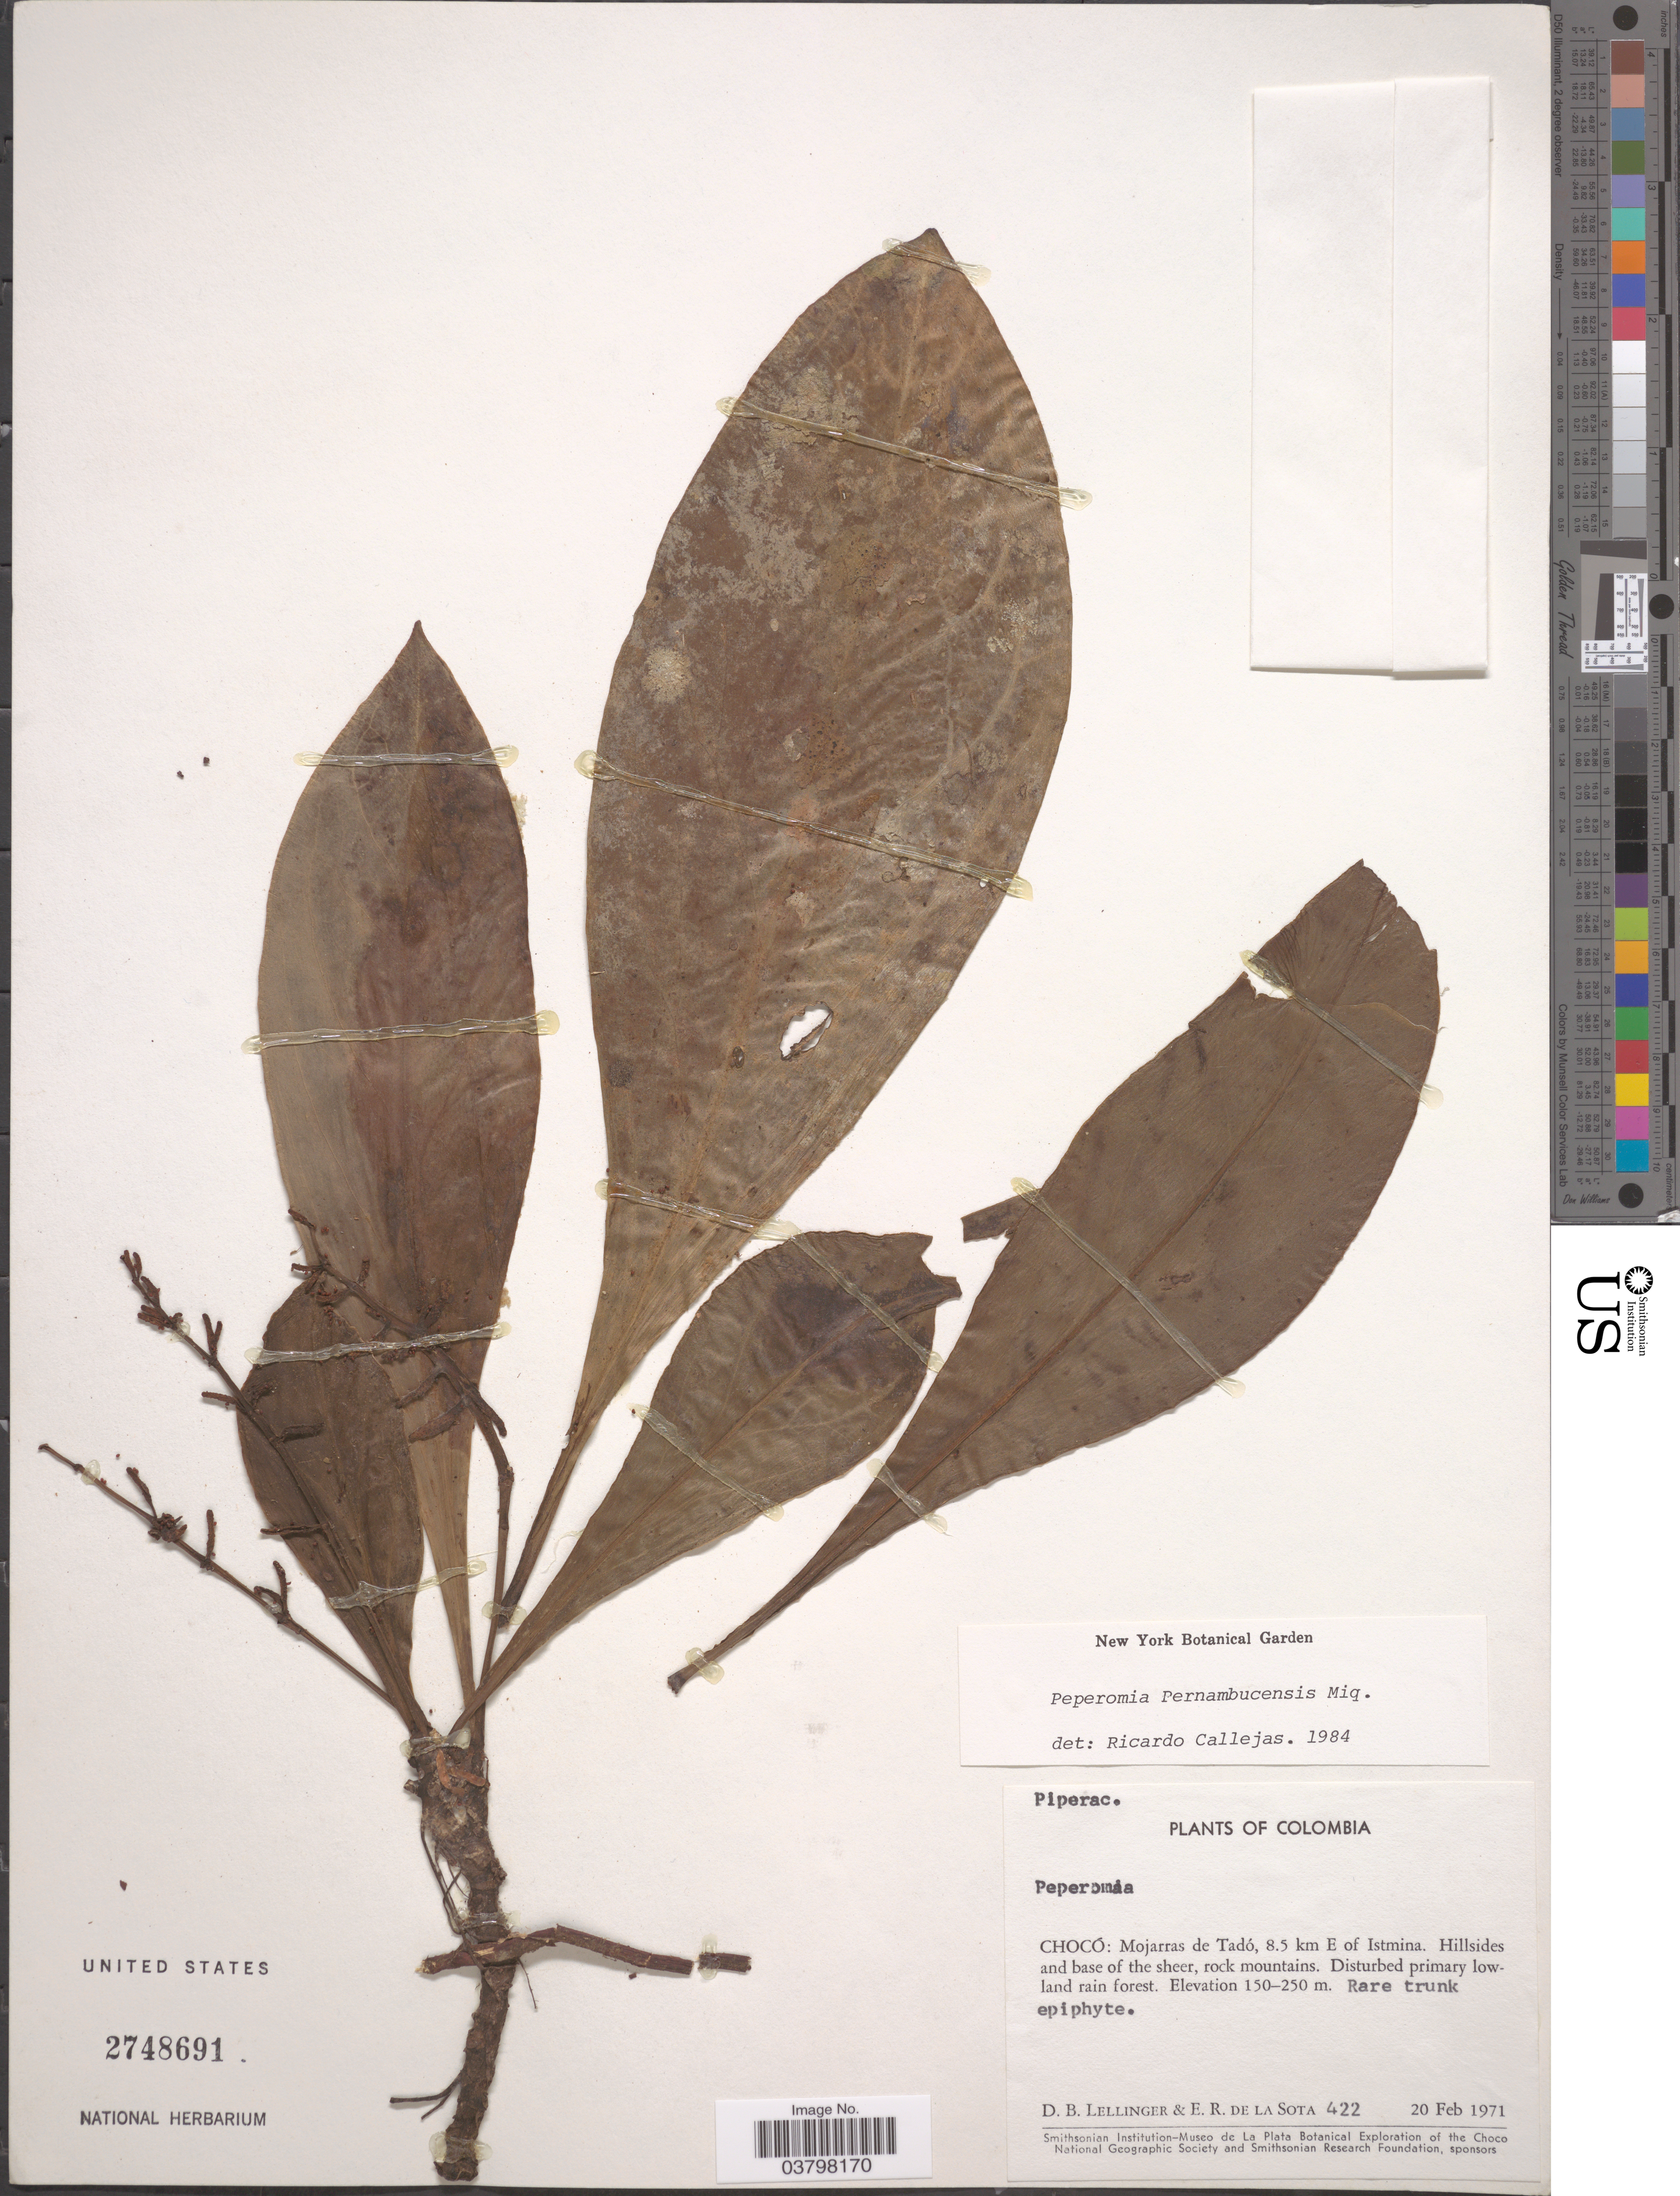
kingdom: Plantae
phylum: Tracheophyta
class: Magnoliopsida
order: Piperales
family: Piperaceae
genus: Peperomia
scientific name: Peperomia pernambucensis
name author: Miq.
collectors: D. B. Lellinger & E. R. de la Sota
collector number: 422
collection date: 1971-02-20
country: Colombia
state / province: Chocó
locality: Mojarras de Tadó, 8.5 km E of Istmina.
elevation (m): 150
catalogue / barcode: US 2748691